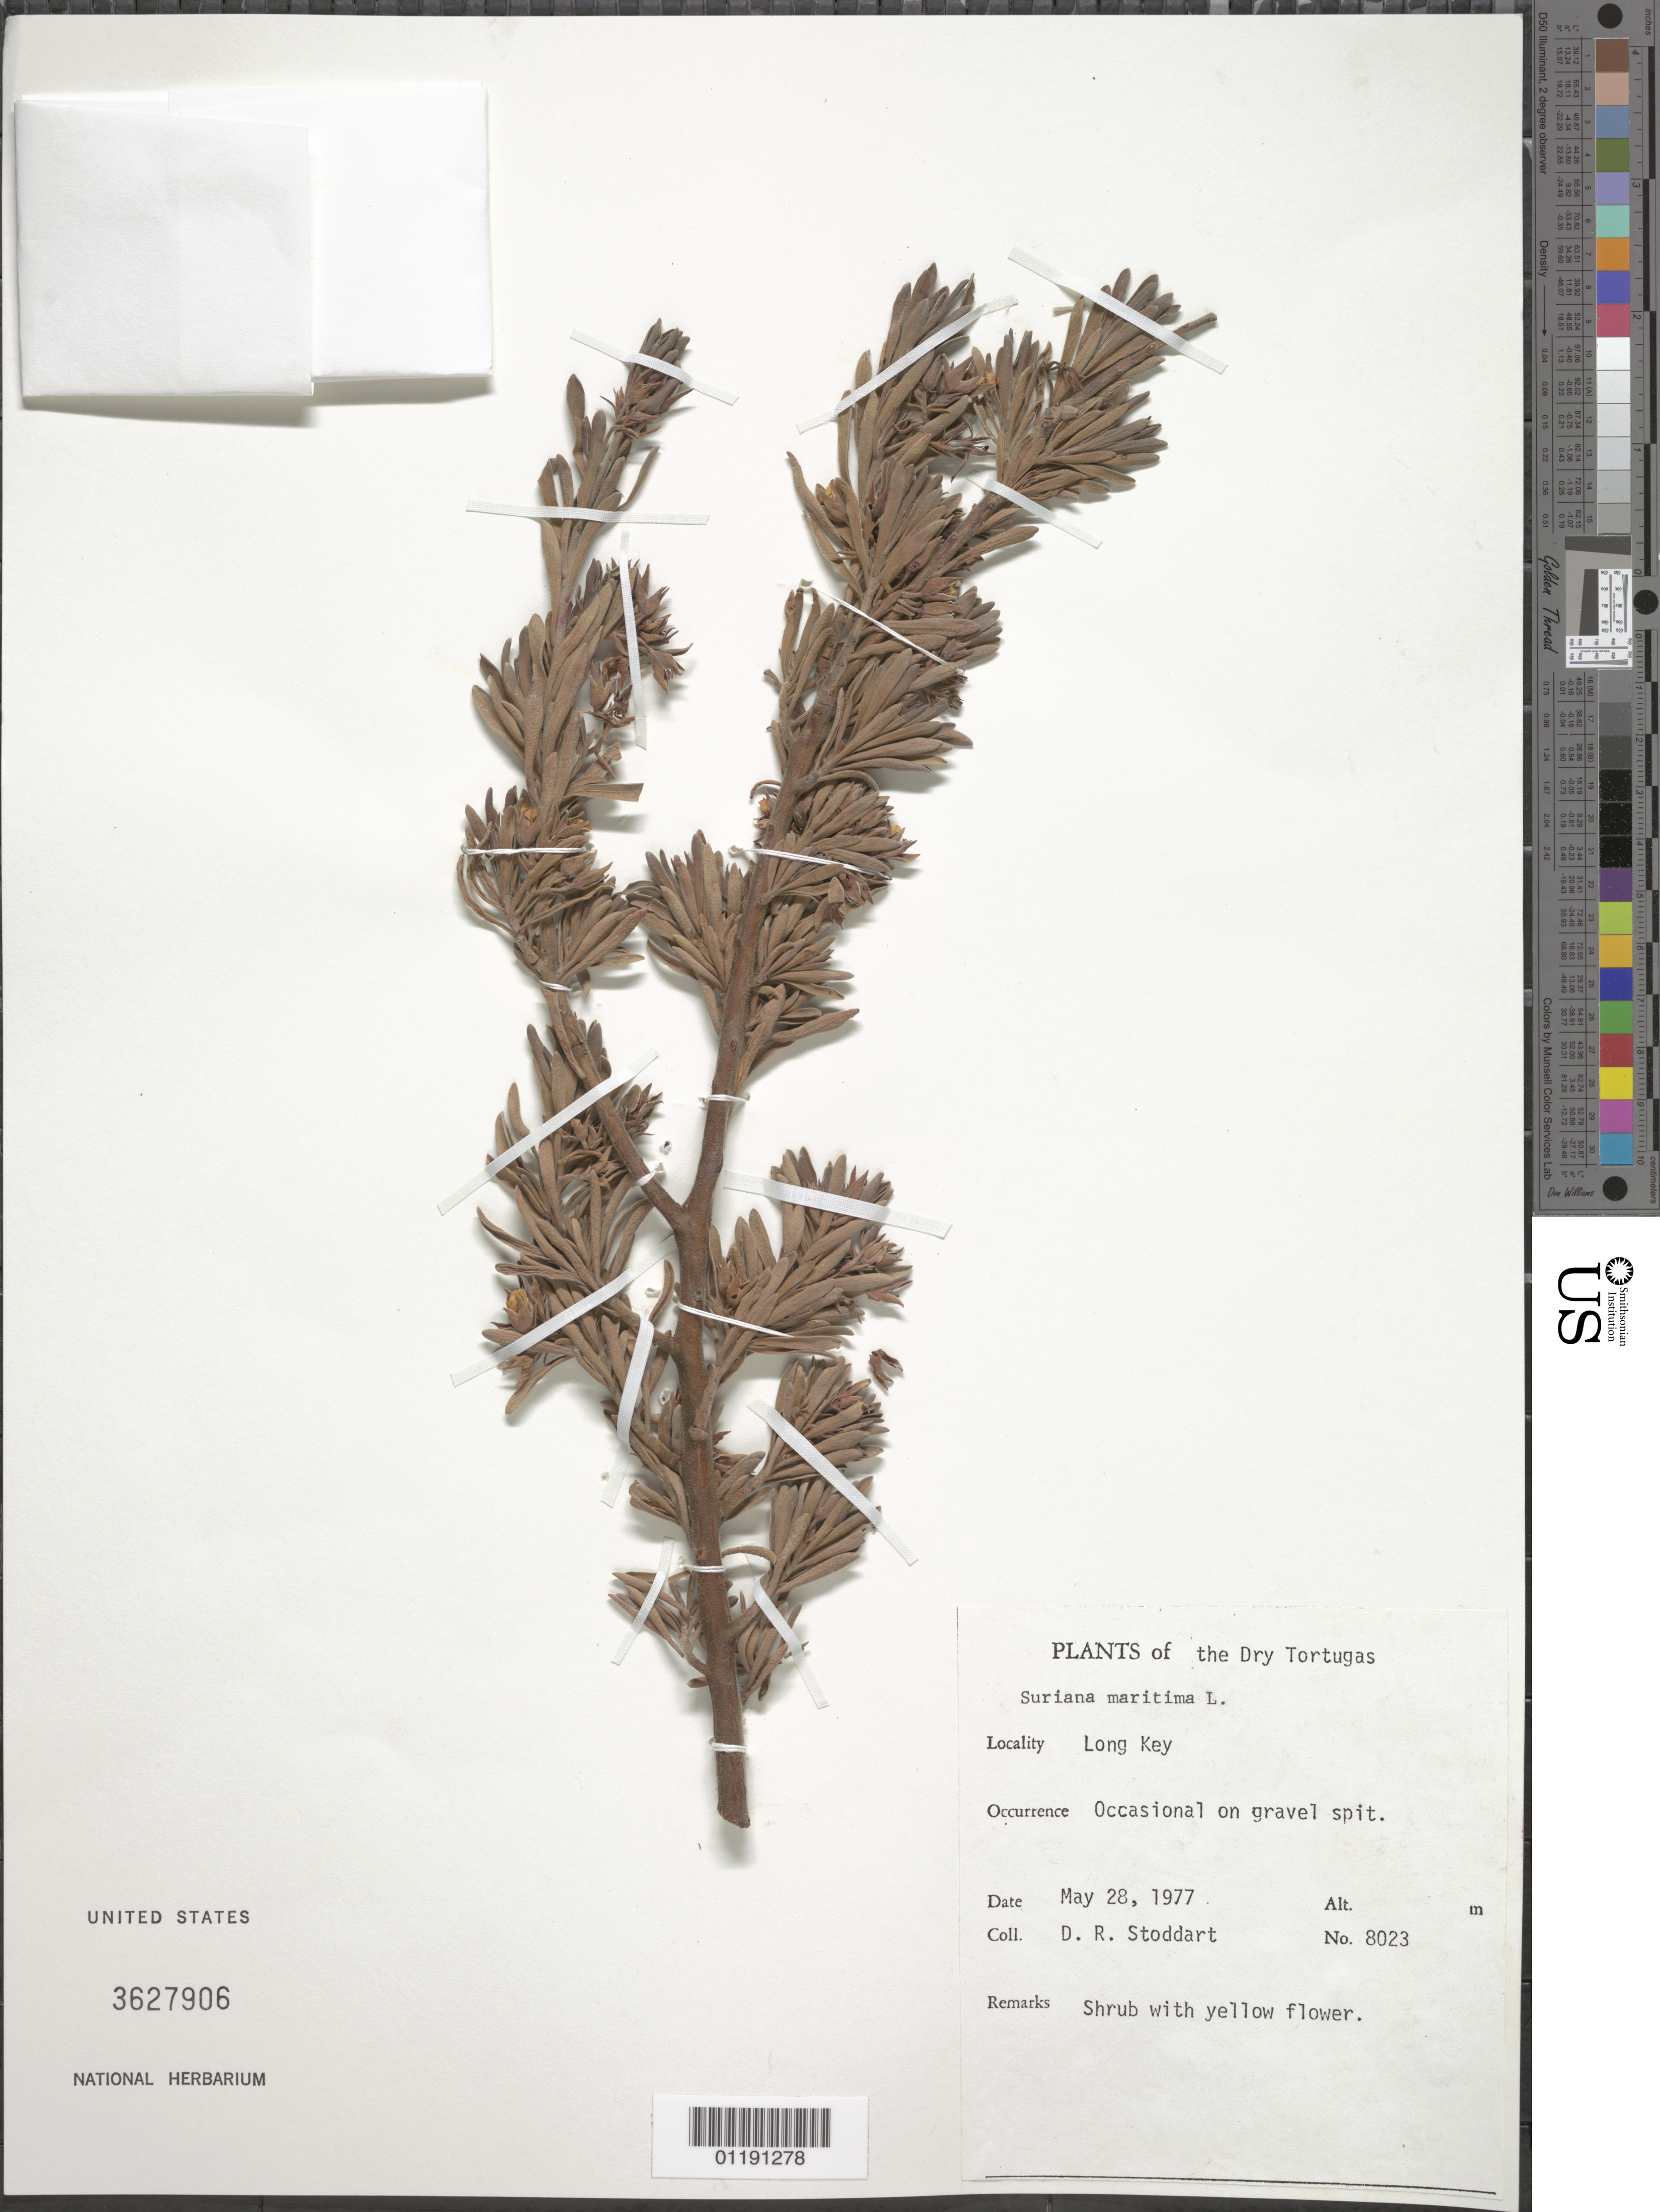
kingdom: Plantae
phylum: Tracheophyta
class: Magnoliopsida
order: Fabales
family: Surianaceae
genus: Suriana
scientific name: Suriana maritima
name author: L.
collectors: D. R. Stoddart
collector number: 8023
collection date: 1977-05-28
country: United States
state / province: Florida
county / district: Monroe County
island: Long Key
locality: Occasional on gravel spit.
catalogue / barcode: US 3627906